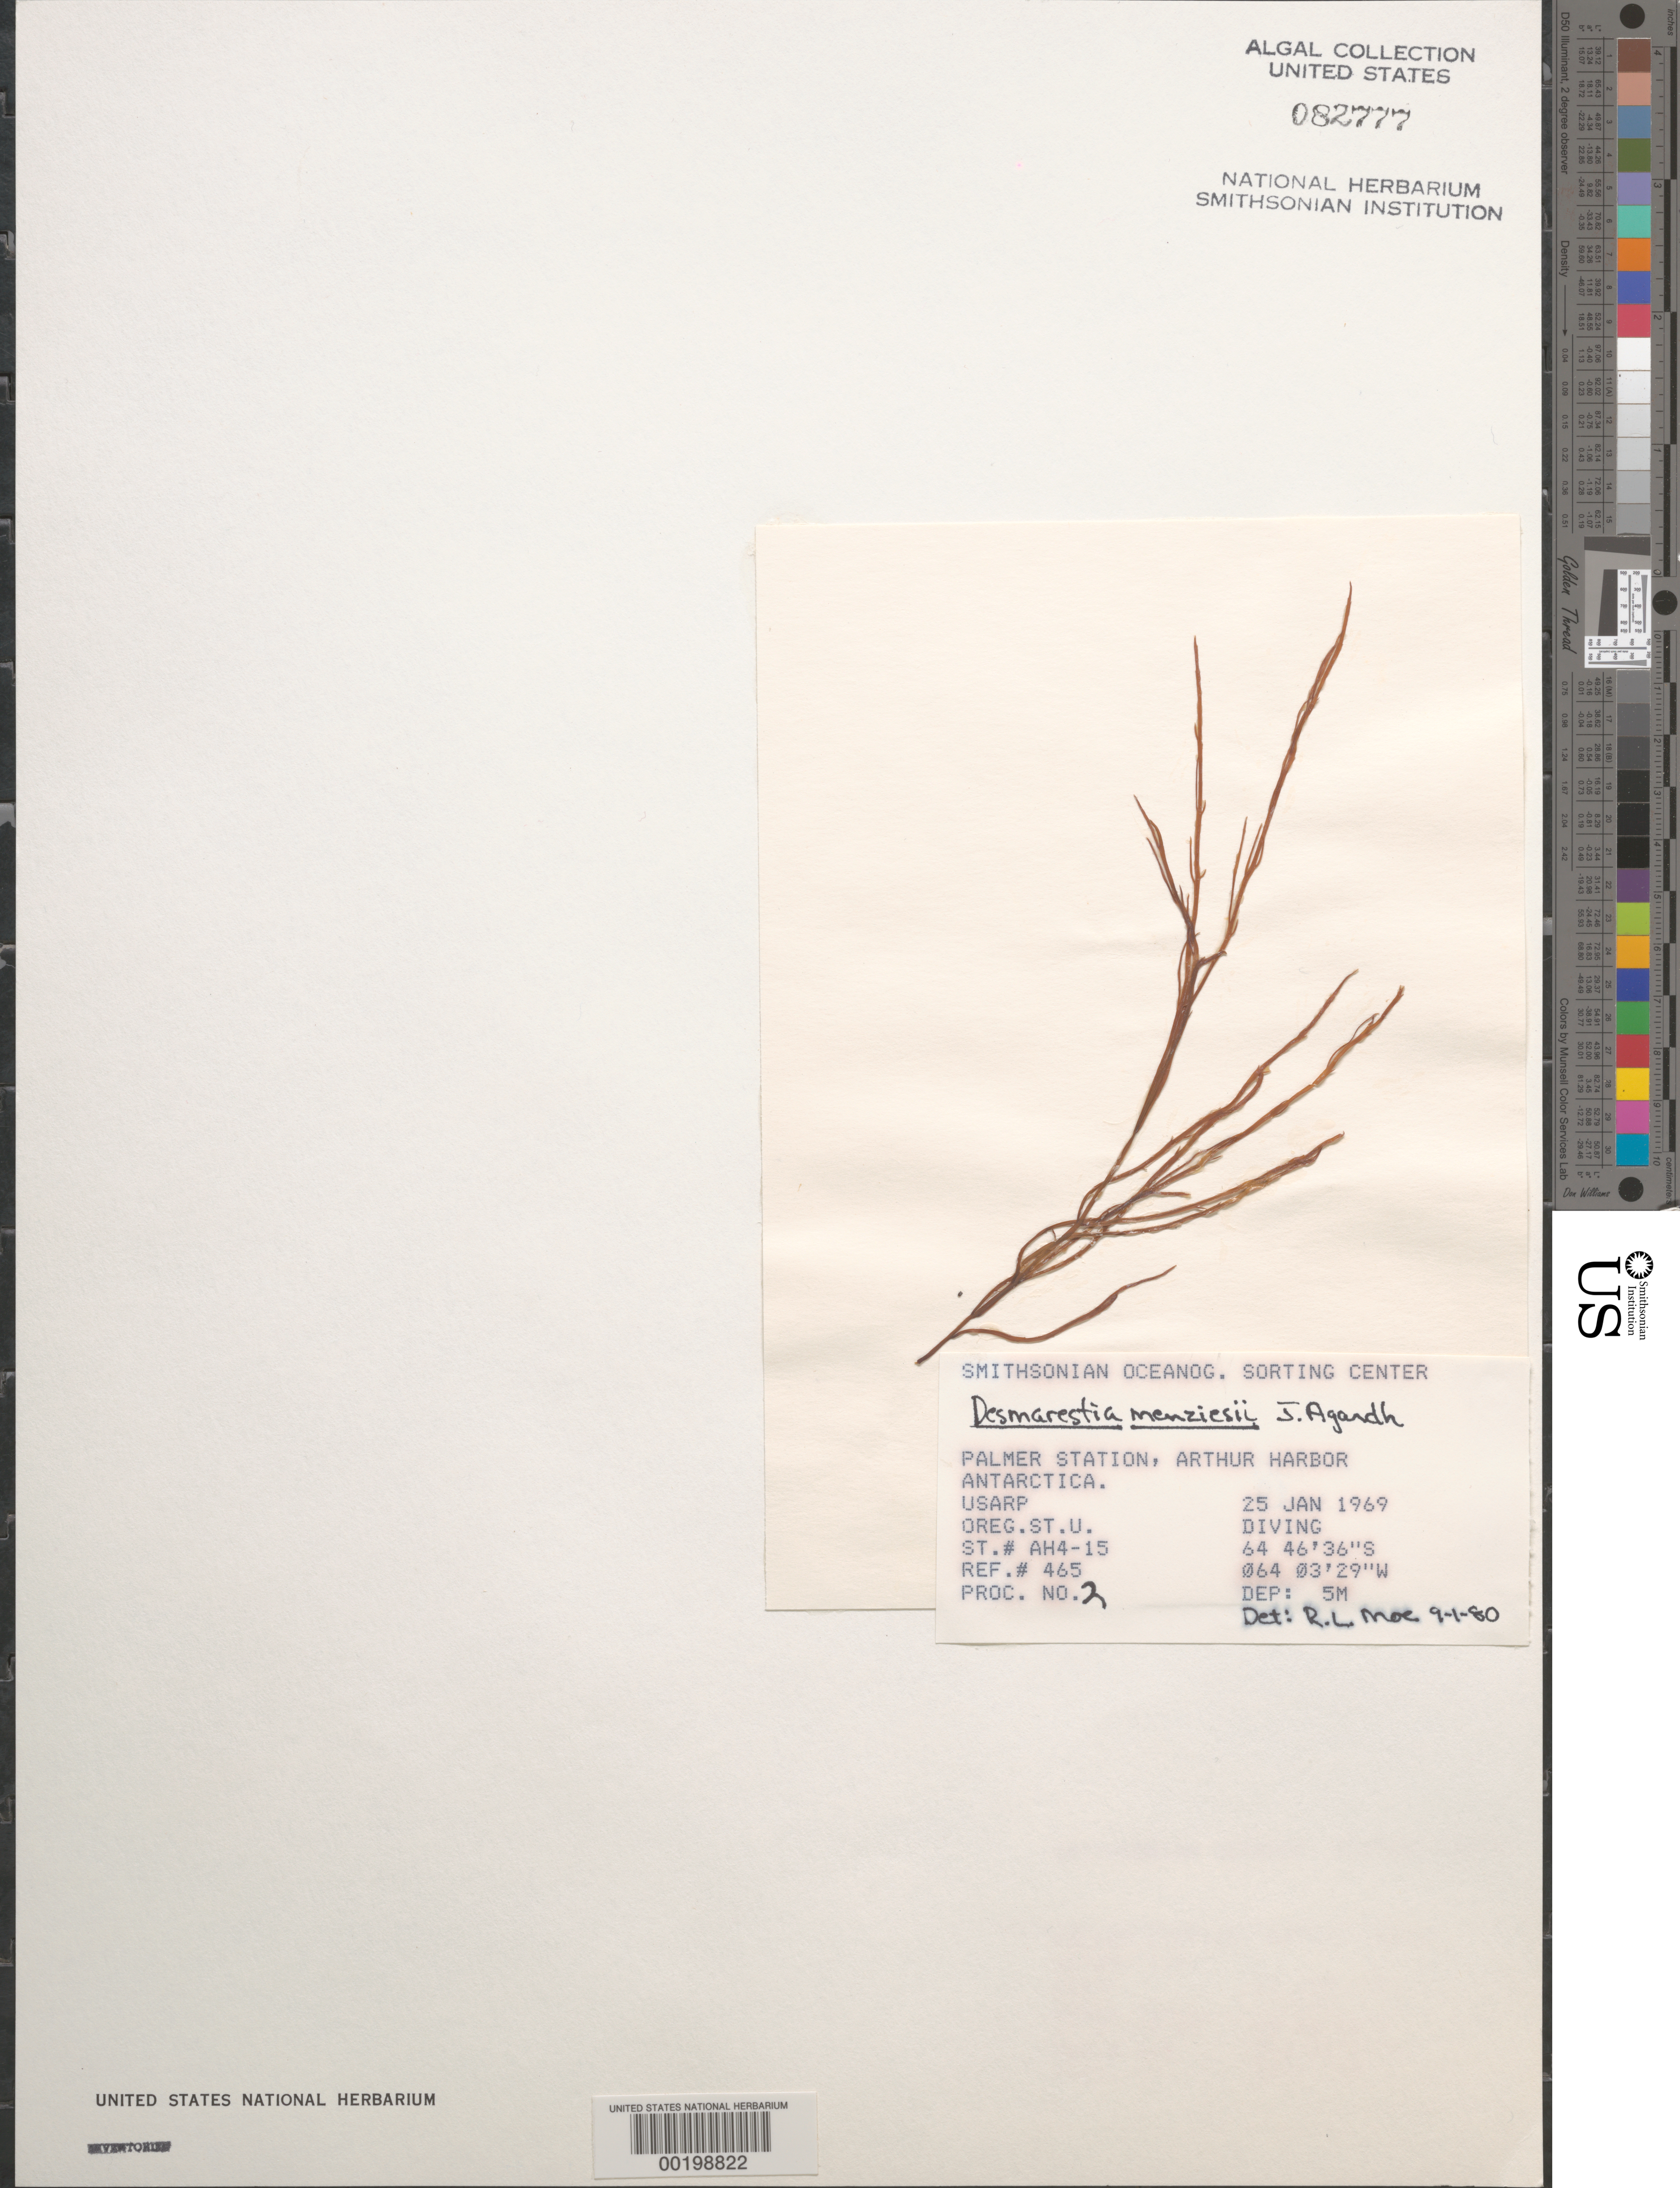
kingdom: Chromista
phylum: Ochrophyta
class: Phaeophyceae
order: Desmarestiales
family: Desmarestiaceae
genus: Desmarestia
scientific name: Desmarestia menziesii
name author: J. Agardh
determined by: Moe, R. L.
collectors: Oregon State University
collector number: Station Ah4-15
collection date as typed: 25 Jan 1969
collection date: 1969-01-25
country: Antarctica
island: Anvers Island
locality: Palmer Station, Arthur Harbor, Antarctic Peninsula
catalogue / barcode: US 82777